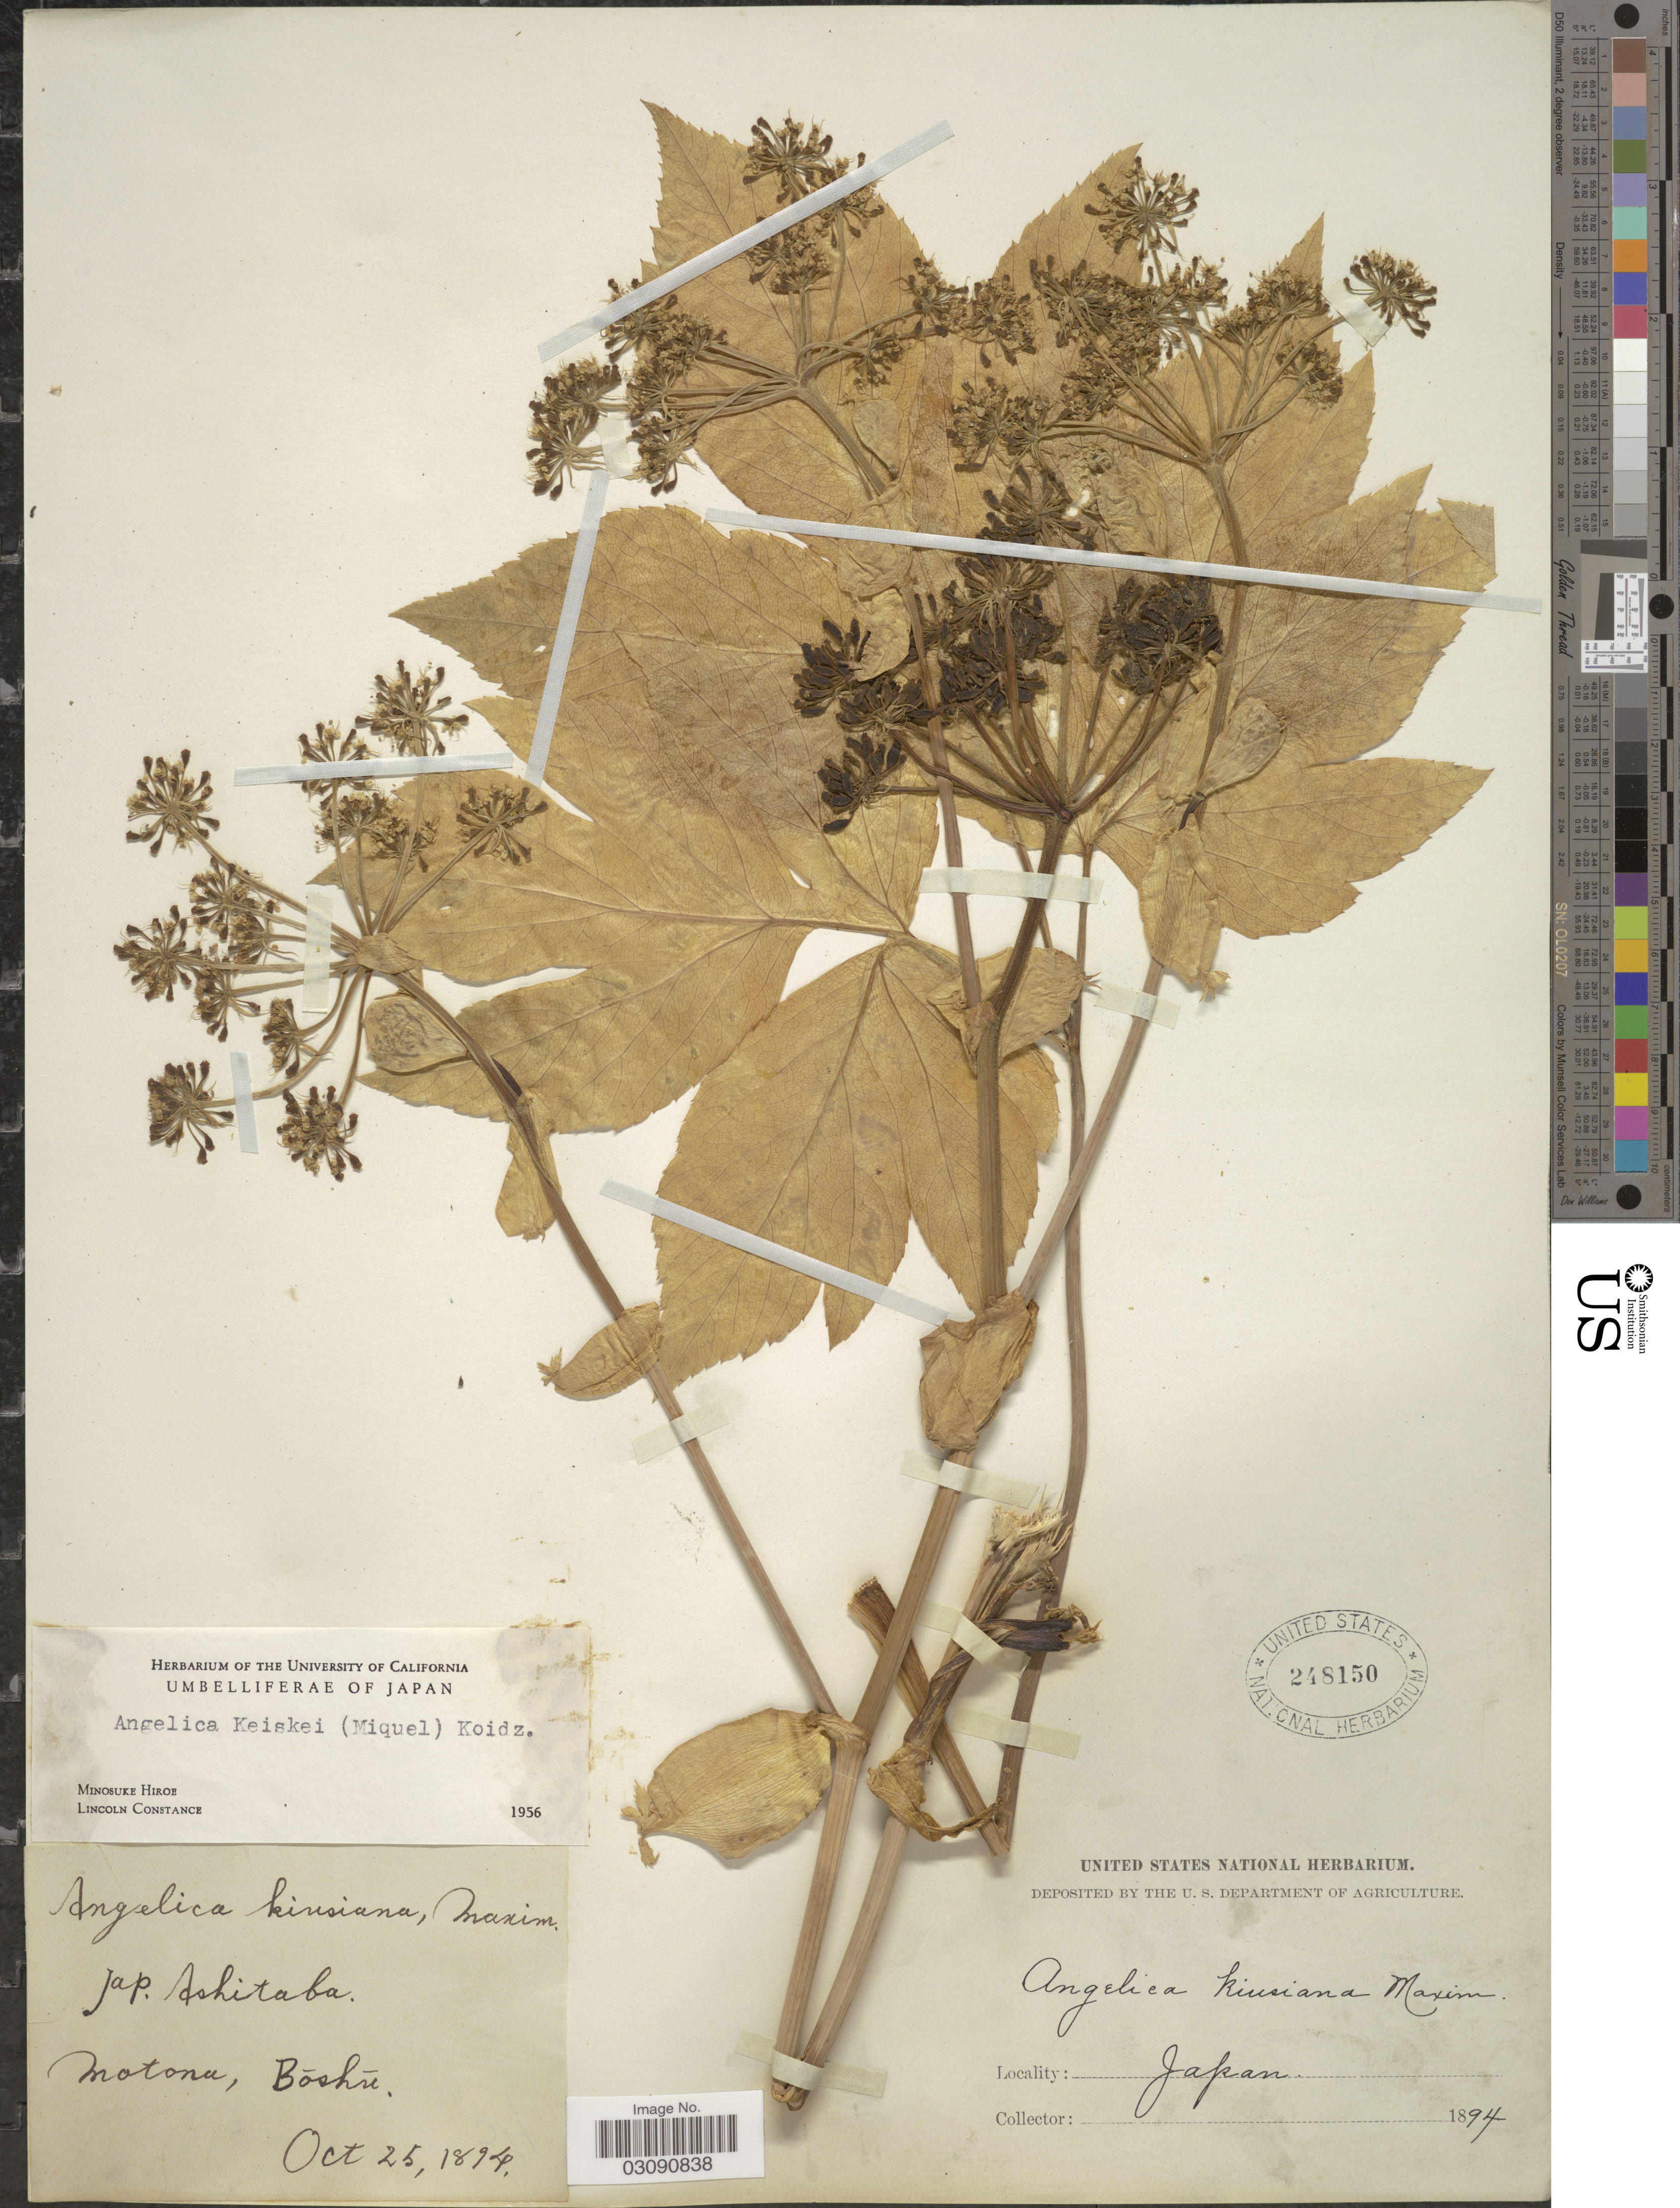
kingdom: Plantae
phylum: Tracheophyta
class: Magnoliopsida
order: Apiales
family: Apiaceae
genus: Angelica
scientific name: Angelica keiskei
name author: (Miq.) Koidz.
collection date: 1894-10-25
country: Japan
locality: Motonu, Boshu.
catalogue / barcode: US 248150